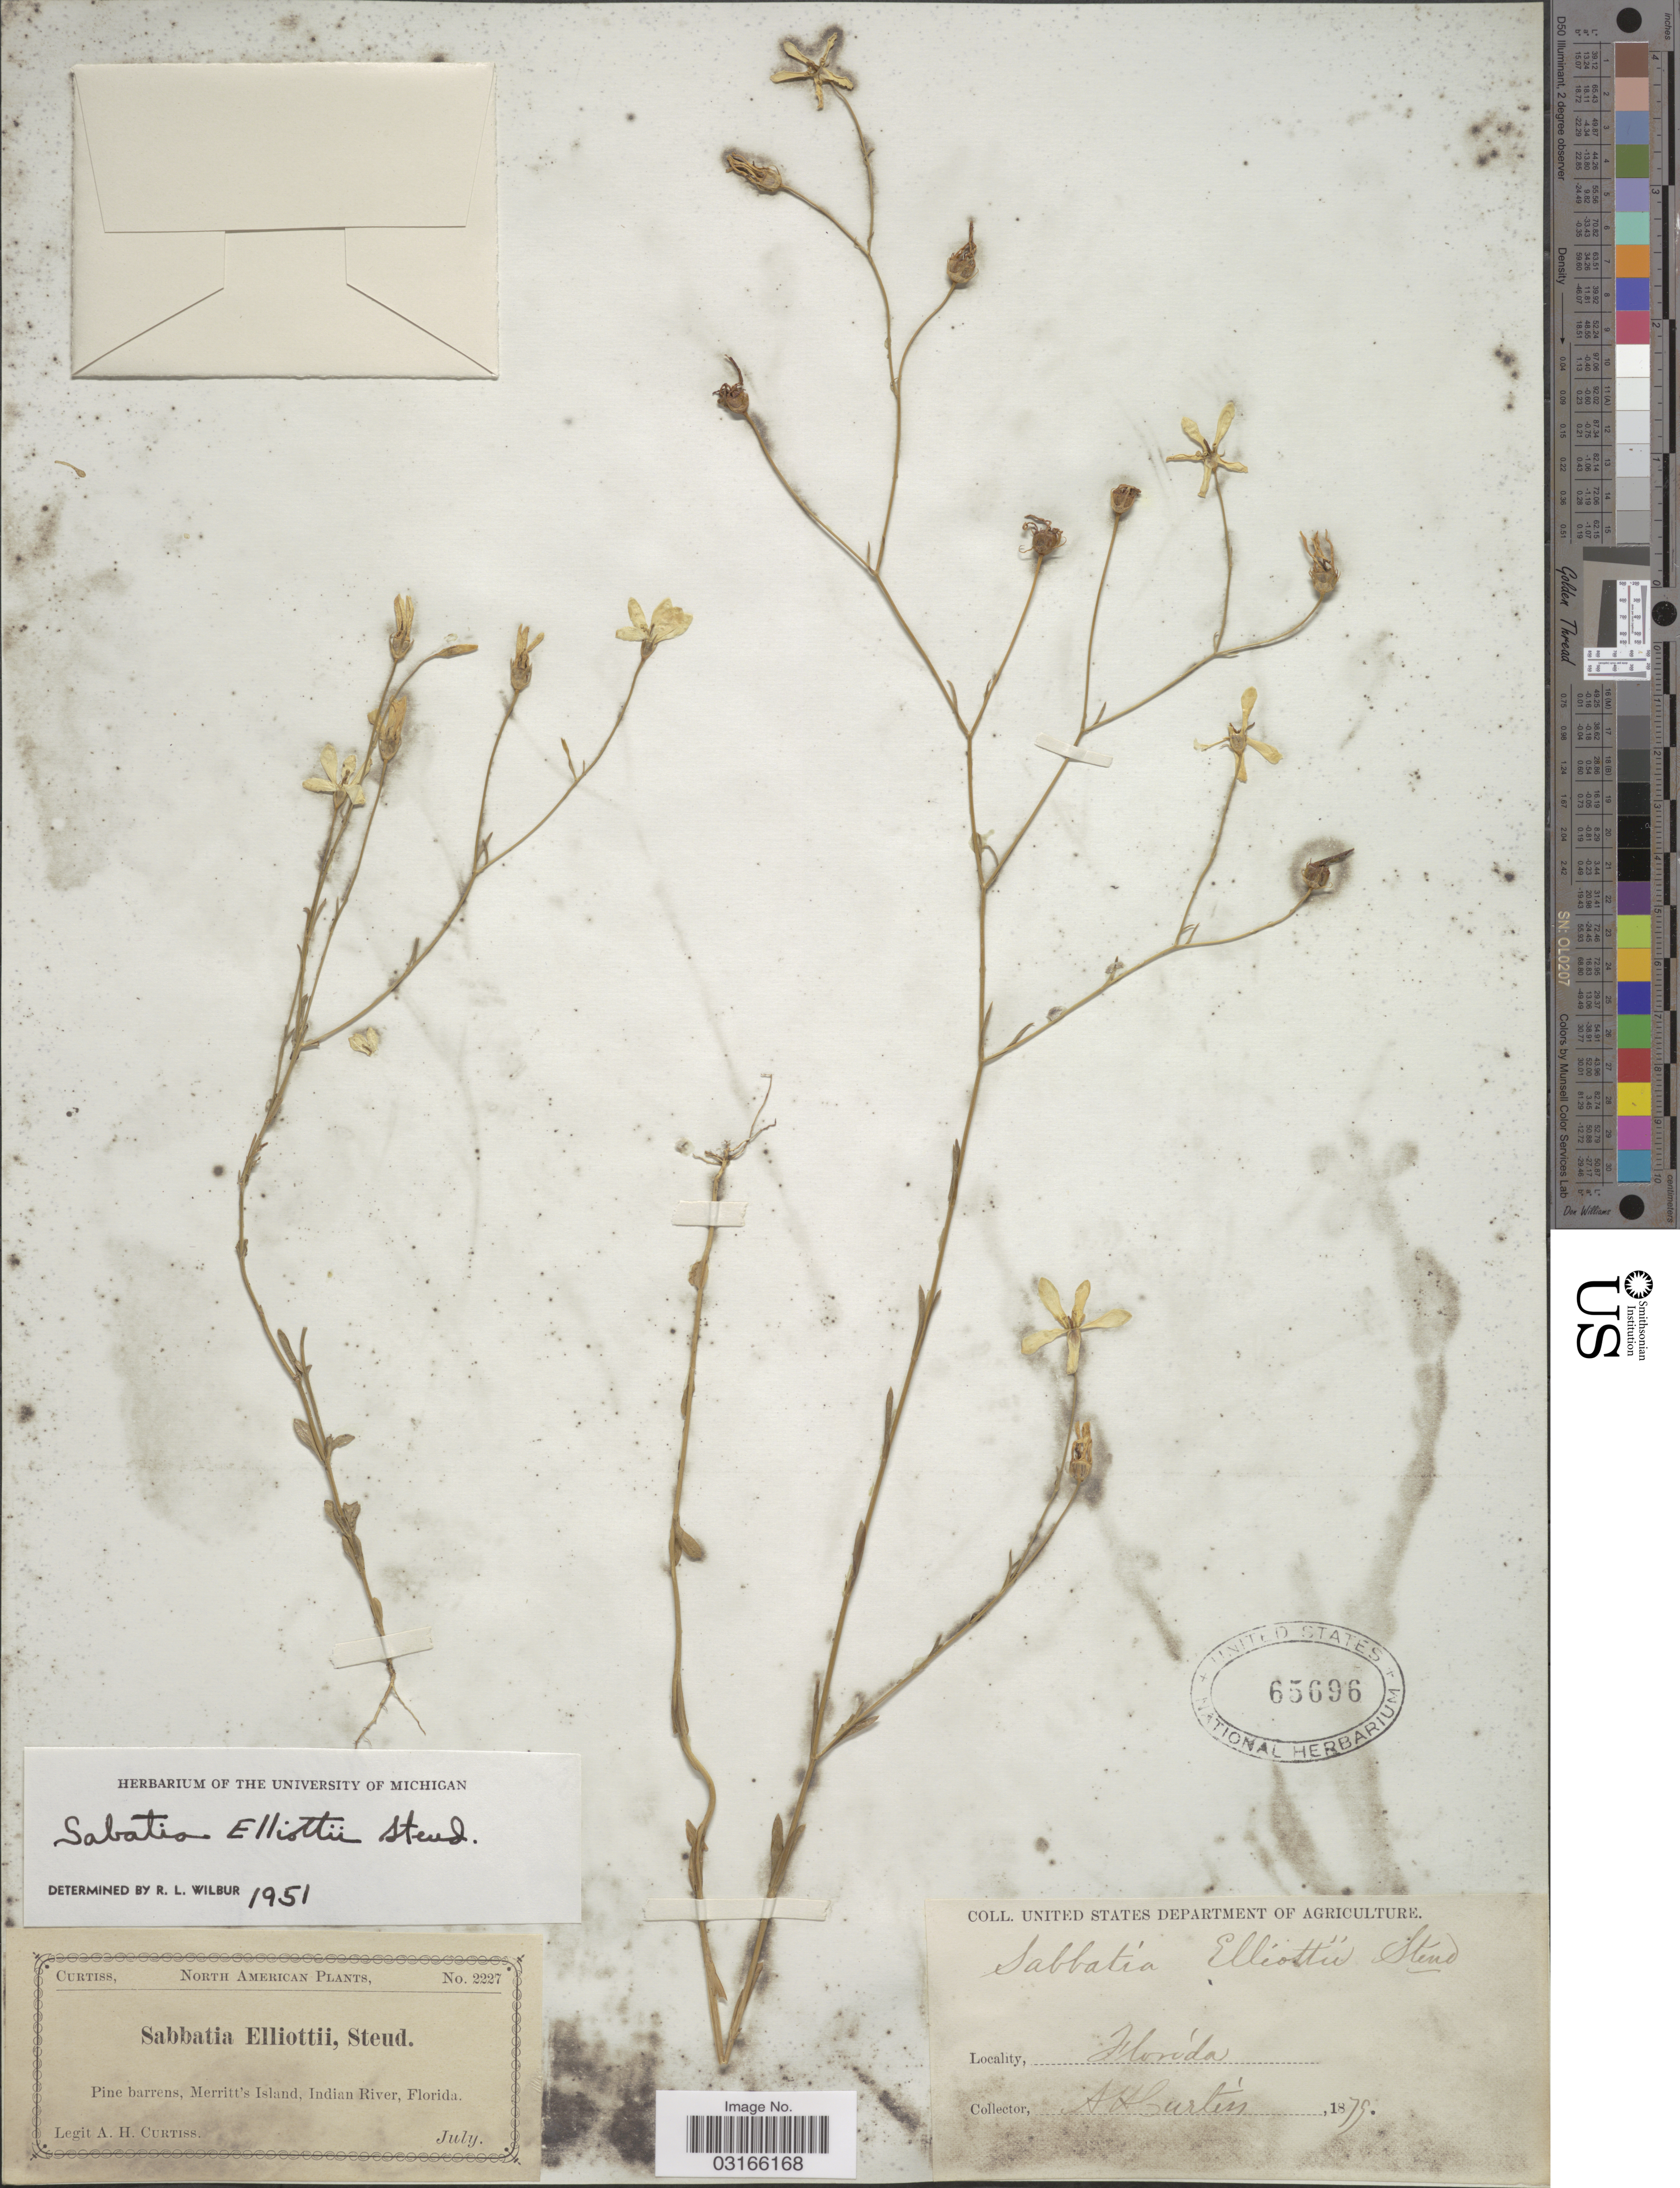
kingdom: Plantae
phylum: Tracheophyta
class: Magnoliopsida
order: Gentianales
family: Gentianaceae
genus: Sabatia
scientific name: Sabatia brevifolia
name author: Raf.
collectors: A. H. Curtiss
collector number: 2227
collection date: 1879-07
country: United States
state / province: Florida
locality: Pine barrens, Merritt's Island, Indian River.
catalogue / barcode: US 65696